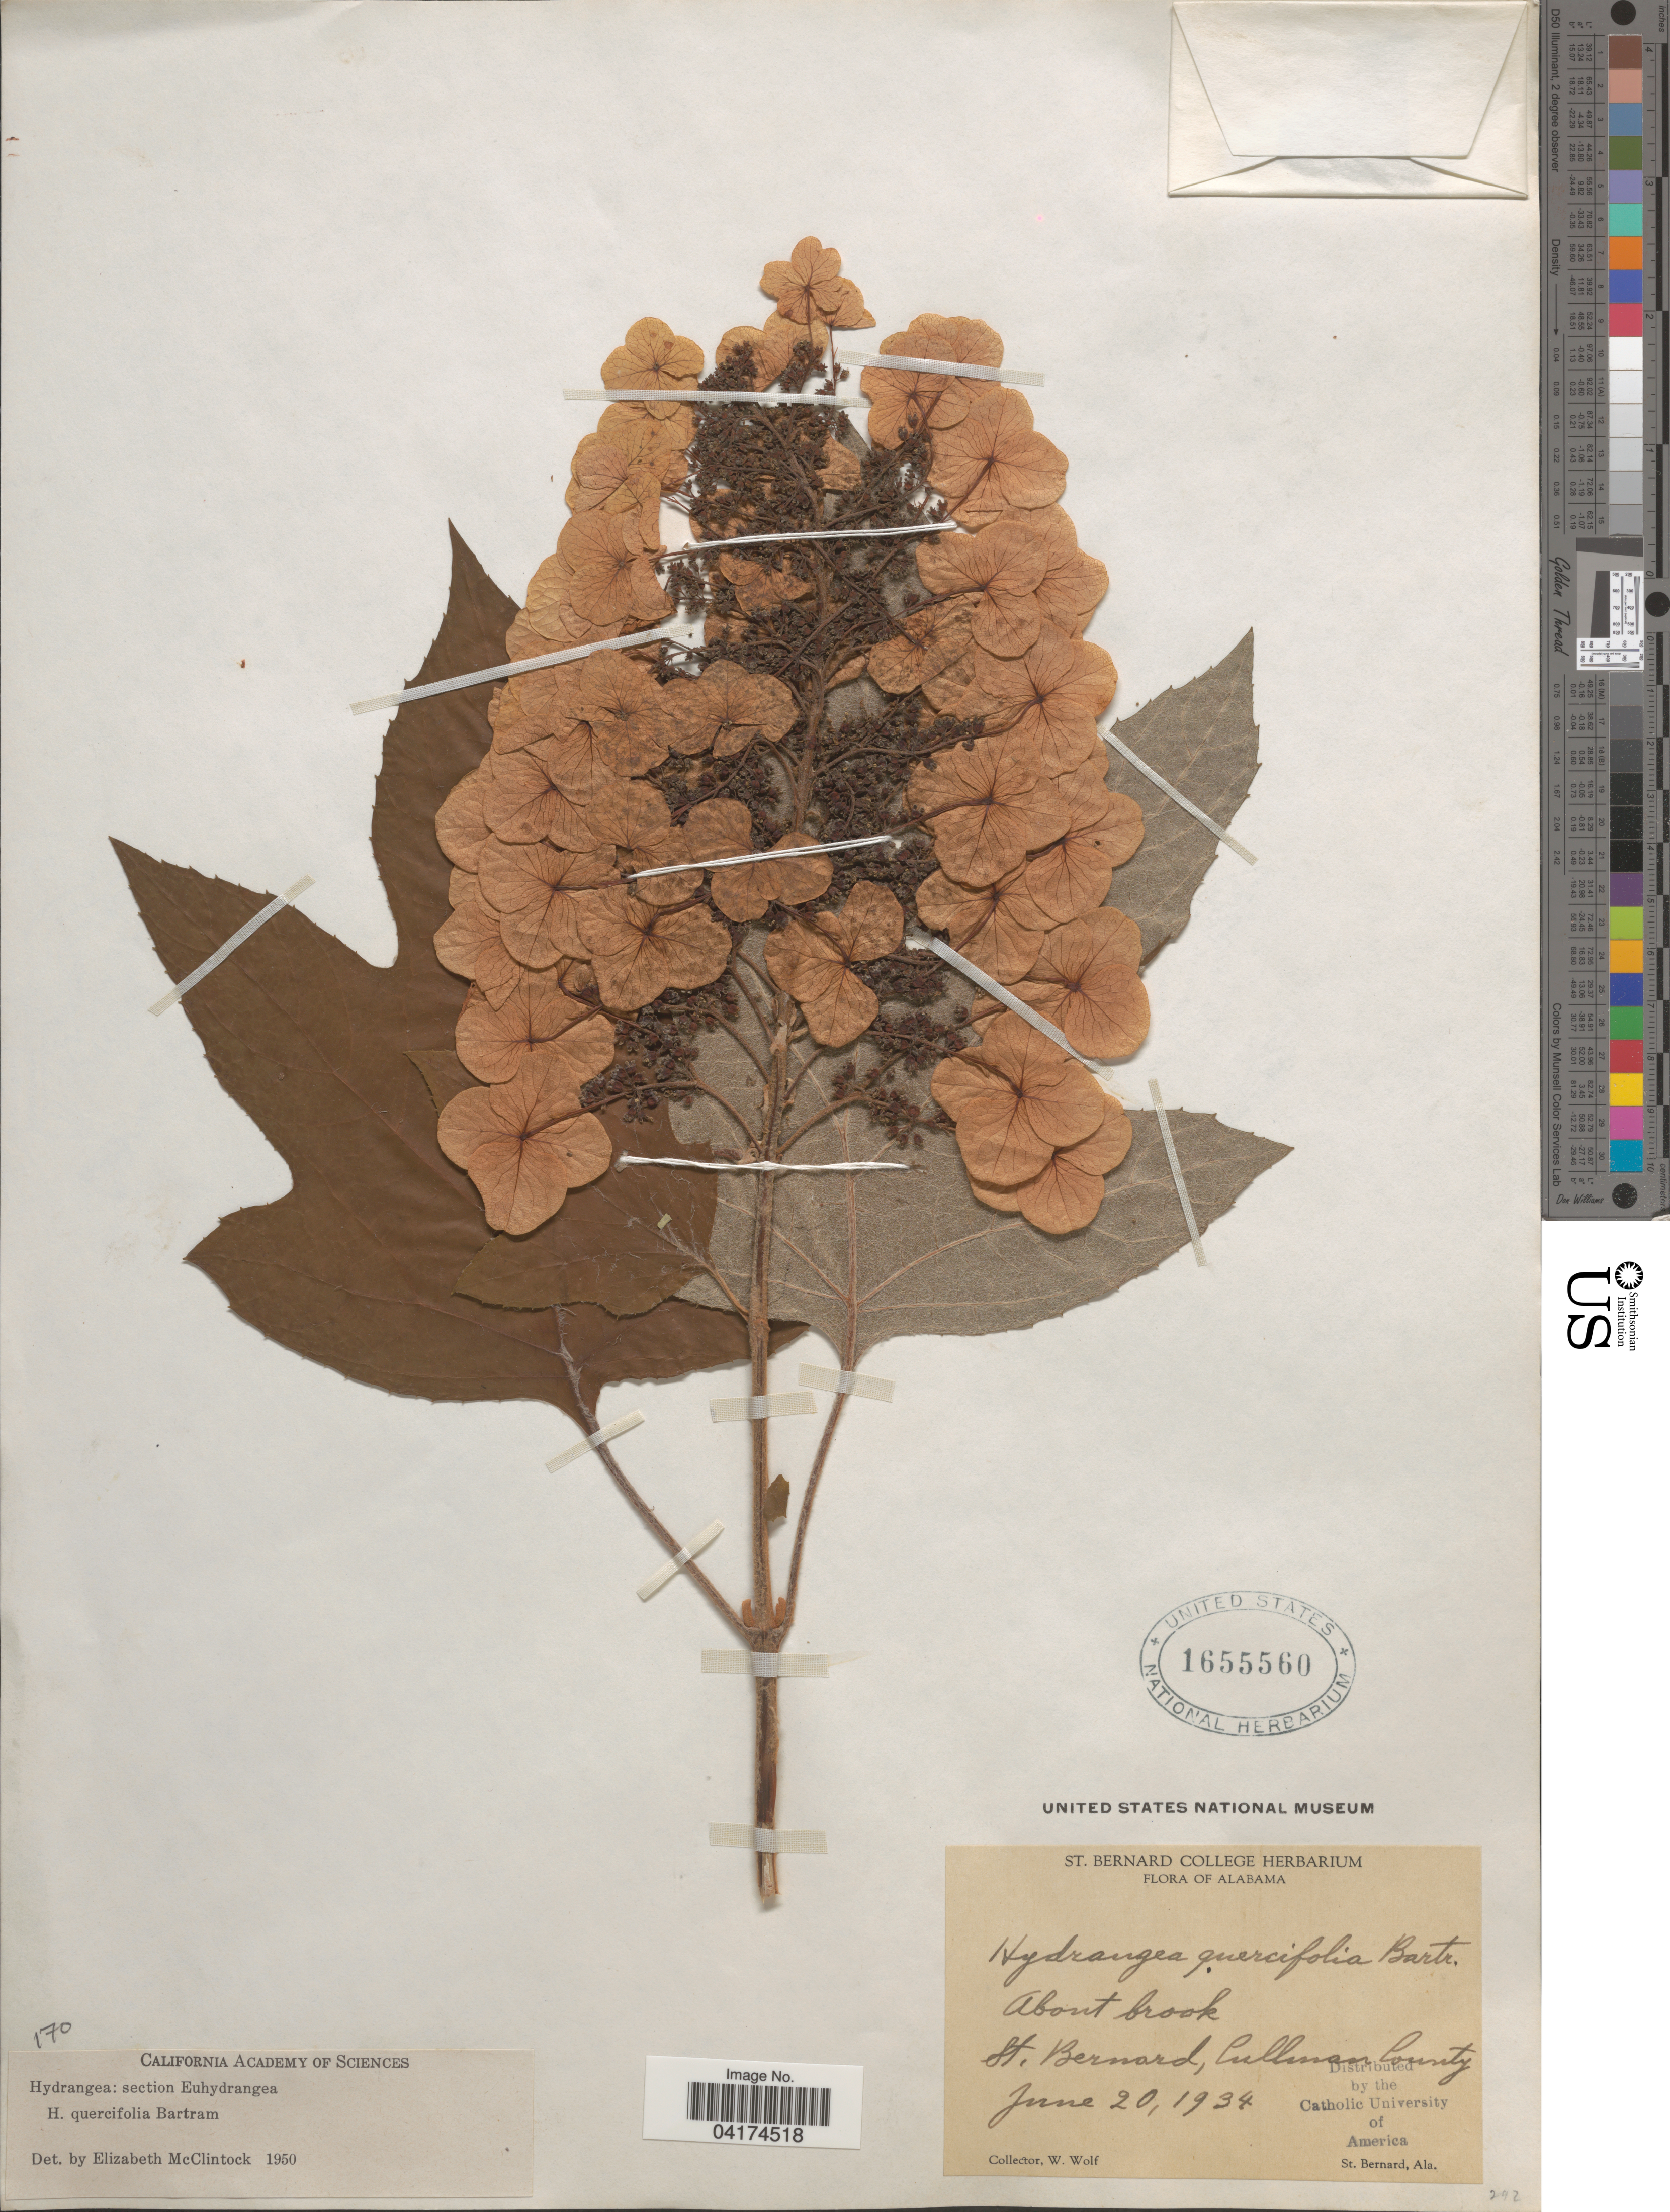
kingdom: Plantae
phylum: Tracheophyta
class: Magnoliopsida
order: Cornales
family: Hydrangeaceae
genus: Hydrangea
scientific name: Hydrangea quercifolia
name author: W. Bartram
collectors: W. Wolf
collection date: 1934-06-20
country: United States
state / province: Alabama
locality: St. Bernard, Cullman County.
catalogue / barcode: US 1655560